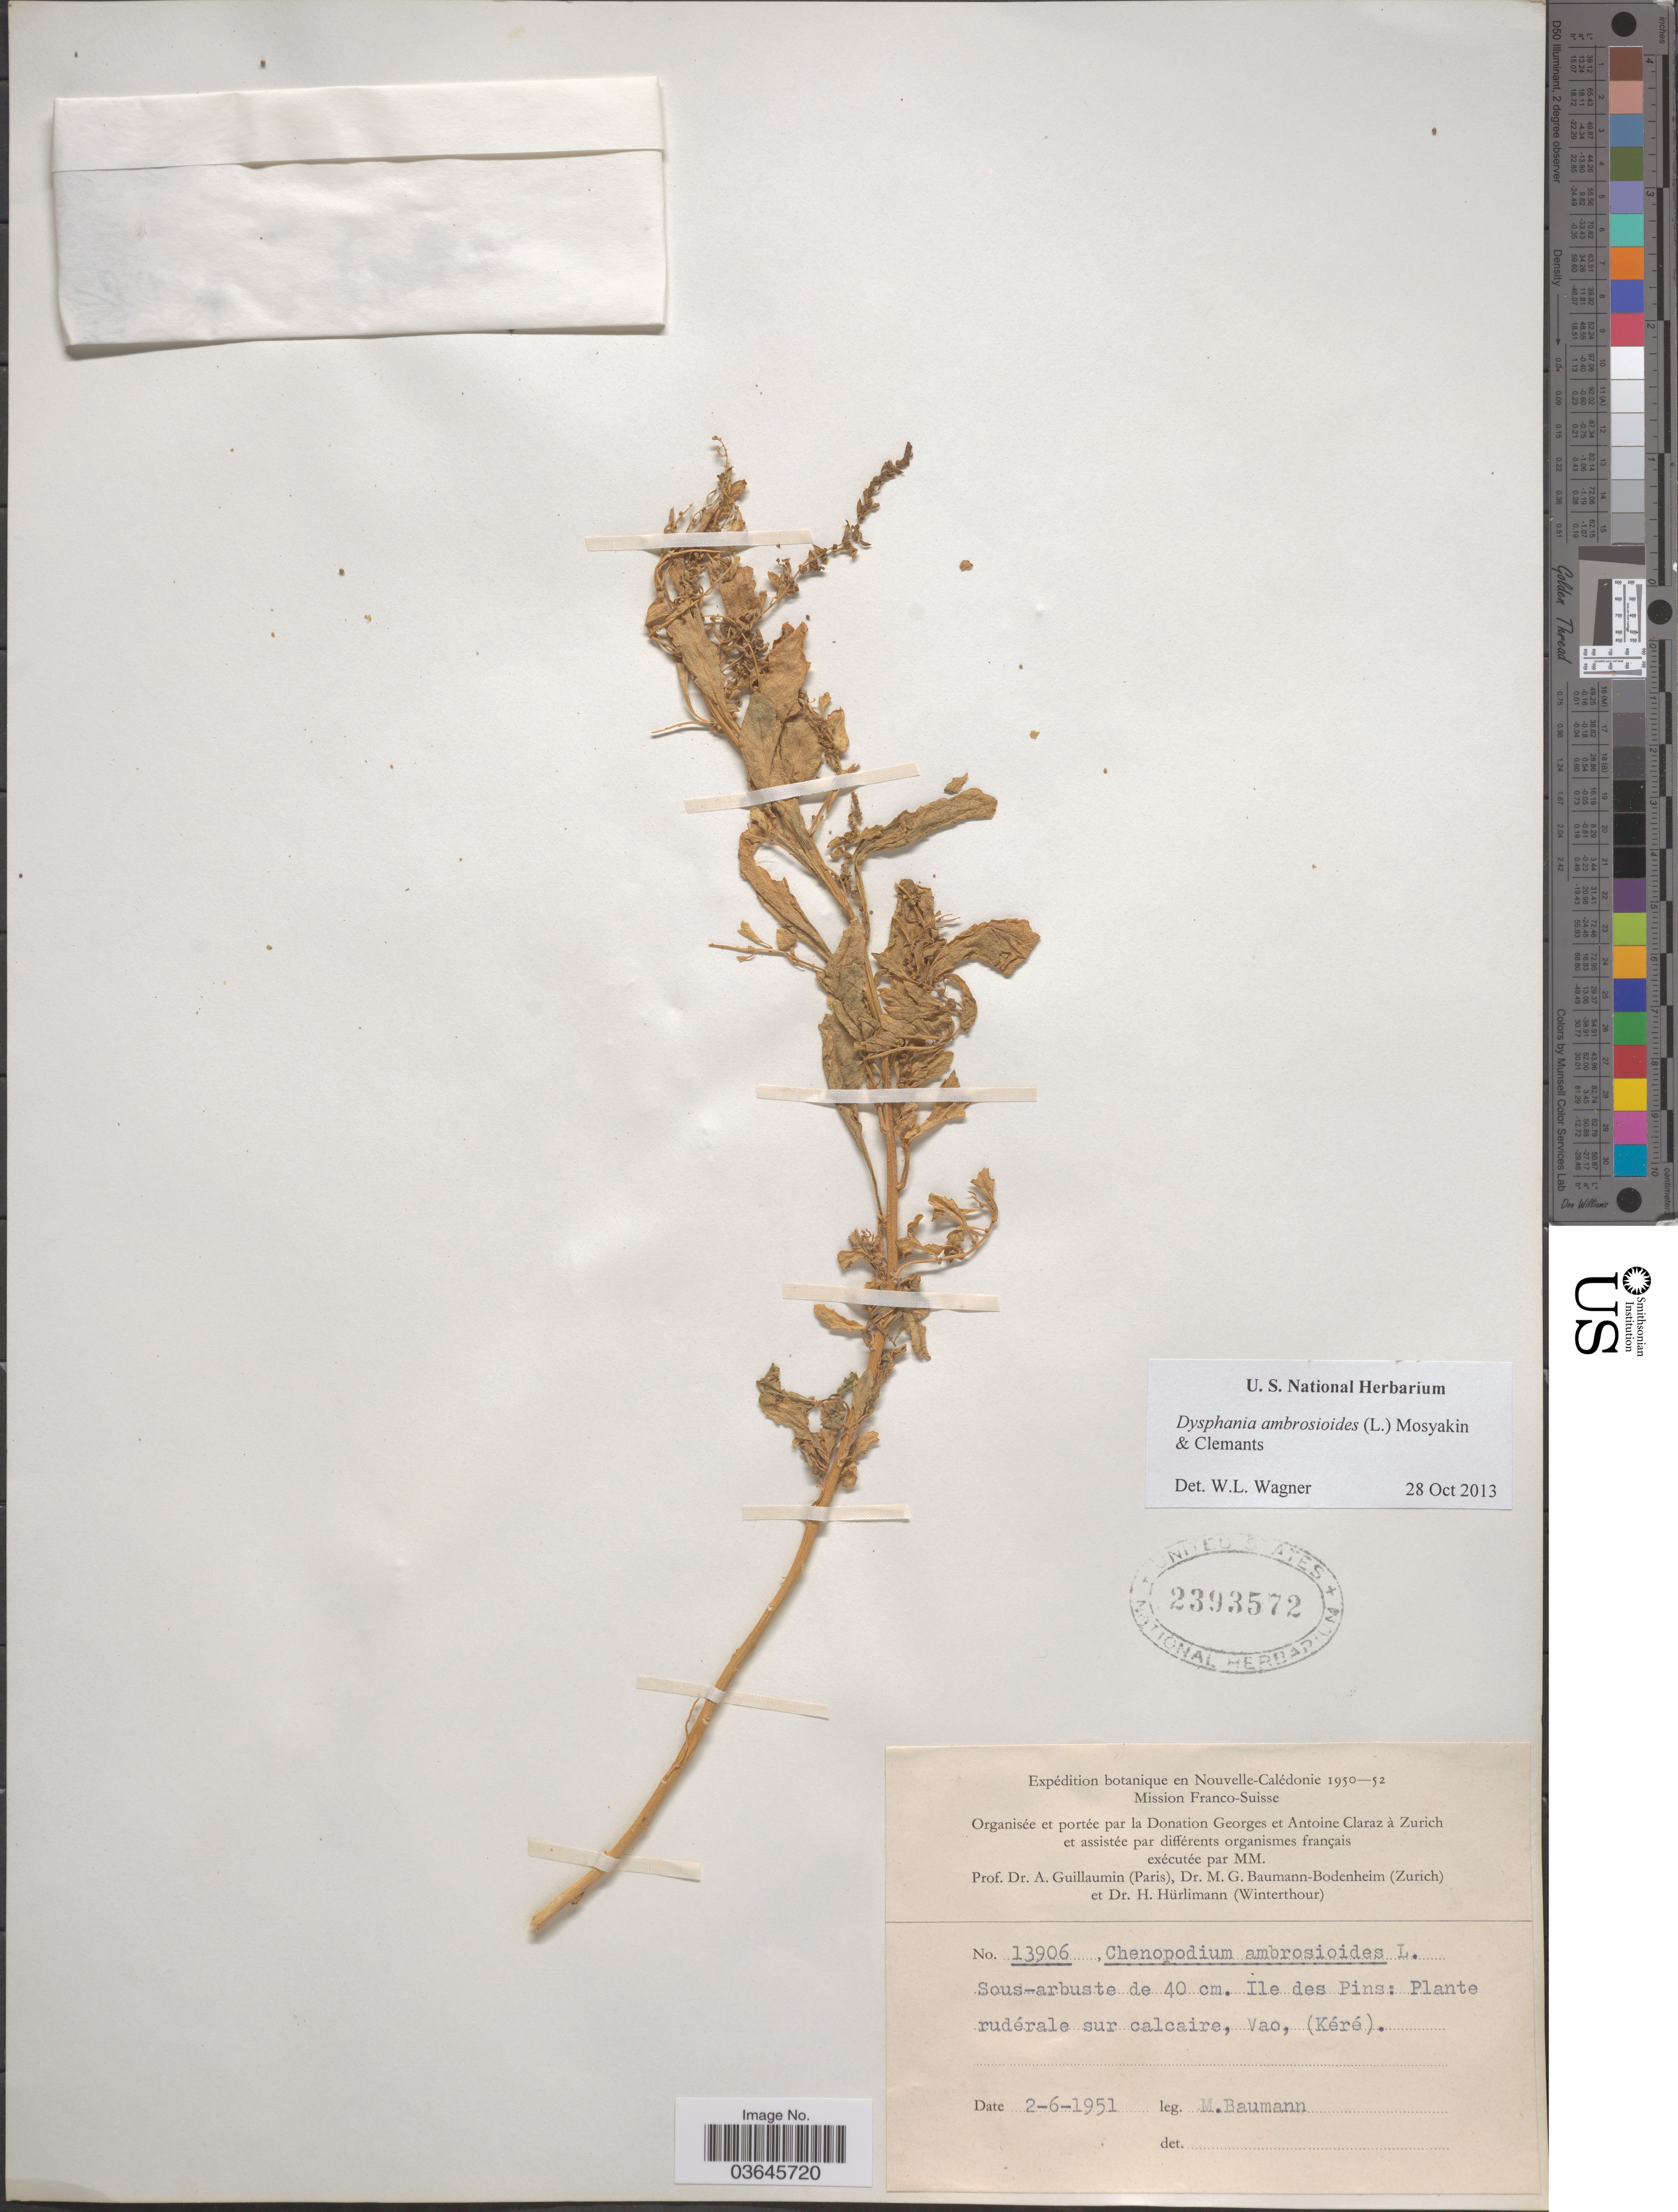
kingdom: Plantae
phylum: Tracheophyta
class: Magnoliopsida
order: Caryophyllales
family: Amaranthaceae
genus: Dysphania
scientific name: Dysphania ambrosioides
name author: (L.) Mosyakin & Clemants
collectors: M. G. Baumann-Bodenheim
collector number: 13906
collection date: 1951-06-02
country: New Caledonia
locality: Nouvelle-Calédonie. Ile des Pins: Plante rudérale sur calcaire, Vao, (Kéré).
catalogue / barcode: US 2393572